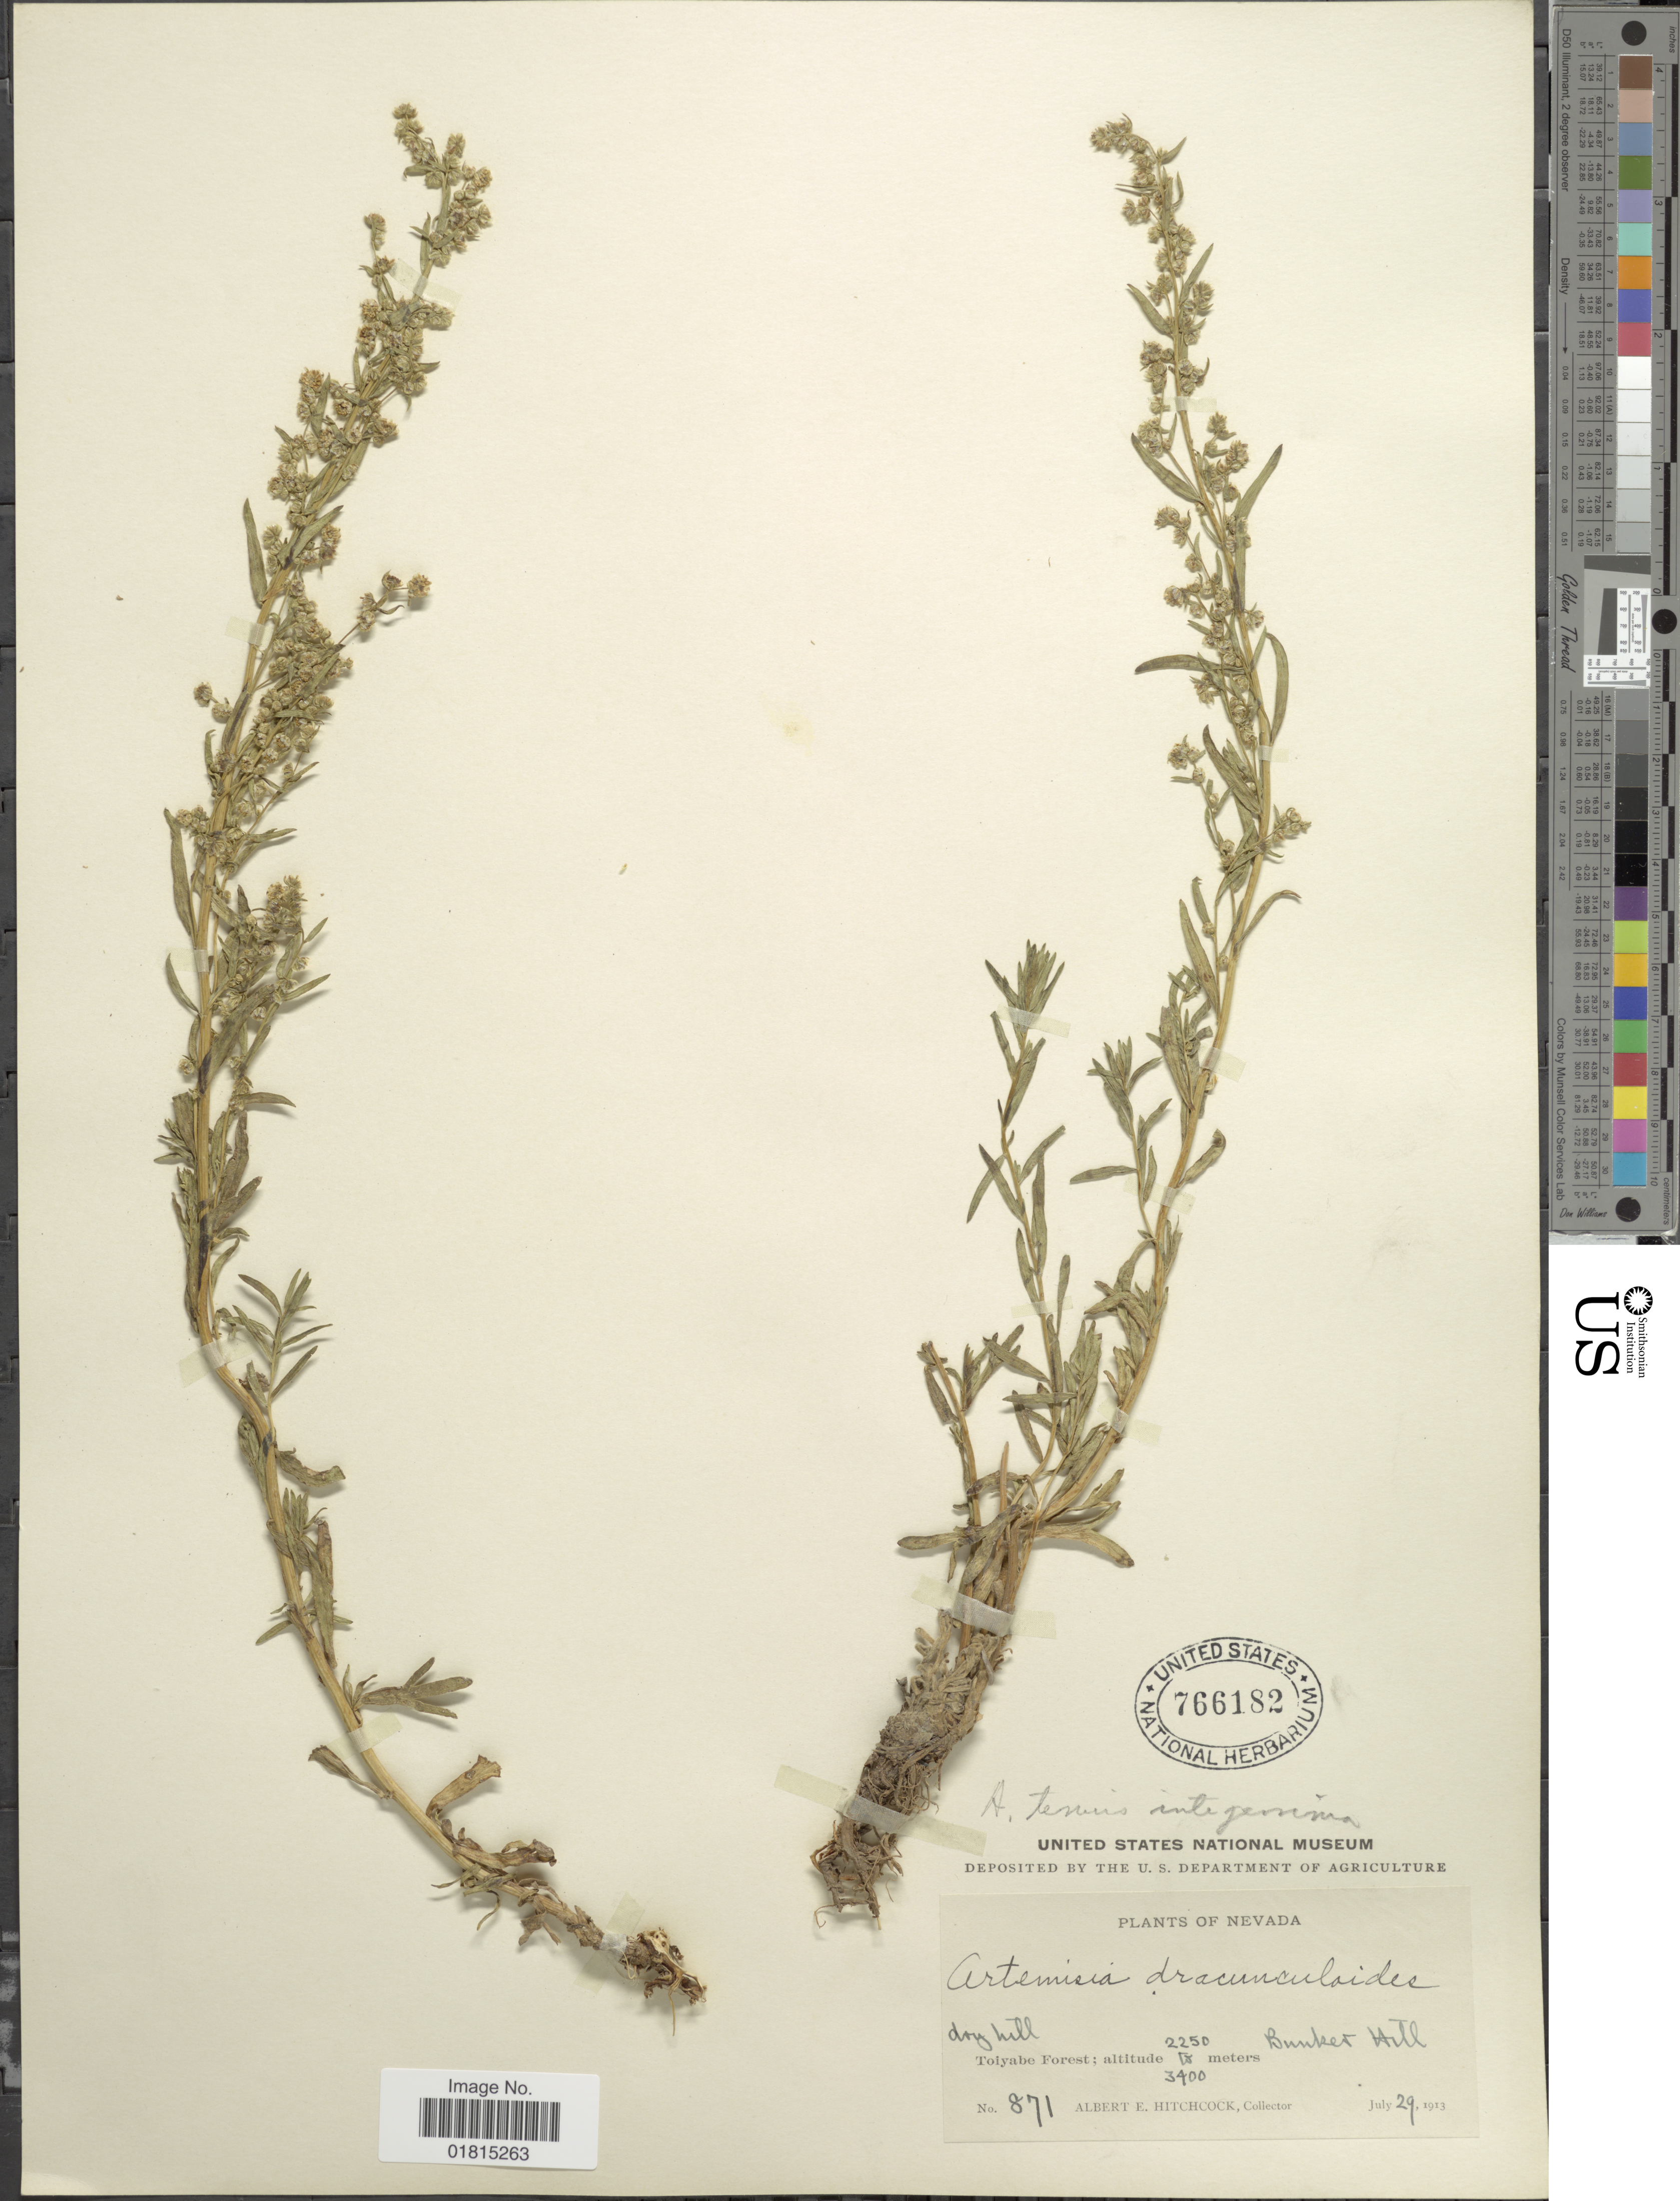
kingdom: Plantae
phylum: Tracheophyta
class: Magnoliopsida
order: Asterales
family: Asteraceae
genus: Artemisia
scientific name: Artemisia dracunculoides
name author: Pursh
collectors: A. Hitchcock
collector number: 871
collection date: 1913-07-29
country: United States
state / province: Nevada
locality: Dry hill. Toiyabe Forest. Bunker Hill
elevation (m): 2250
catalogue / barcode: US 766182